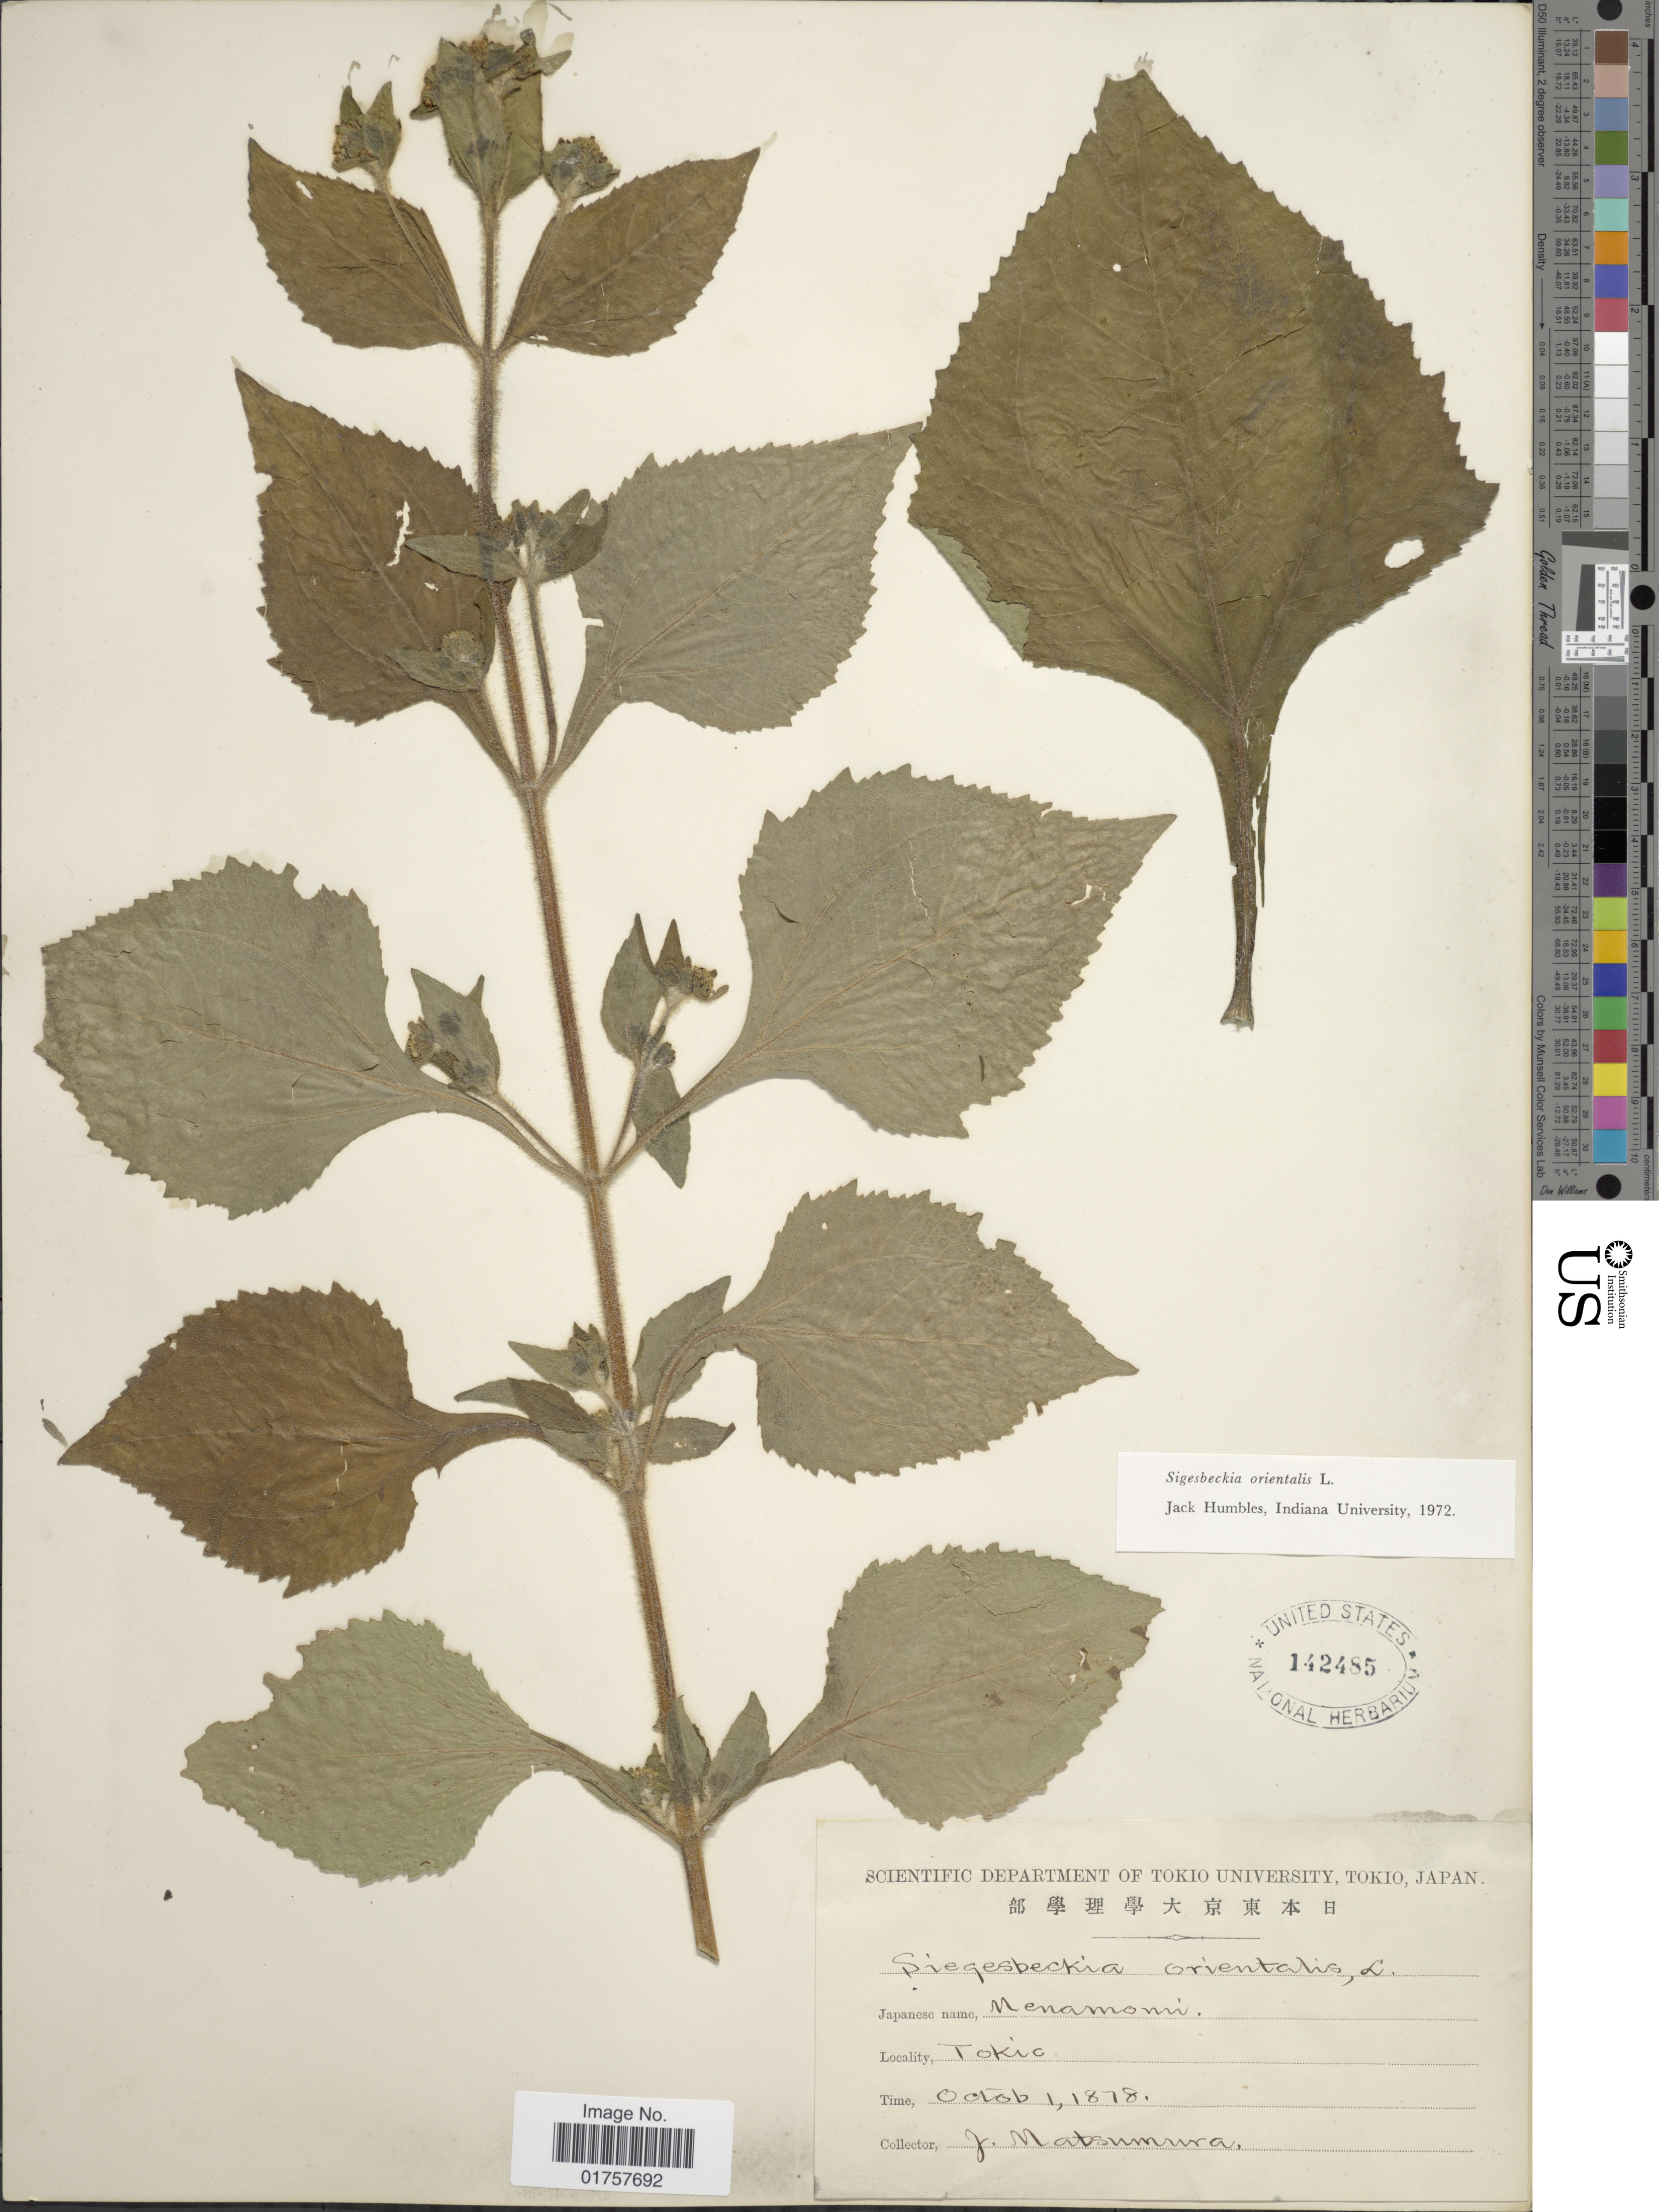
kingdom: Plantae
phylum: Tracheophyta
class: Magnoliopsida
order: Asterales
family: Asteraceae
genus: Sigesbeckia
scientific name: Sigesbeckia orientalis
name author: L.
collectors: J. Matsumura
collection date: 1878-10-01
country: Japan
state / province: Tokyo, Federal City of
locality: Tokio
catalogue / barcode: US 142485